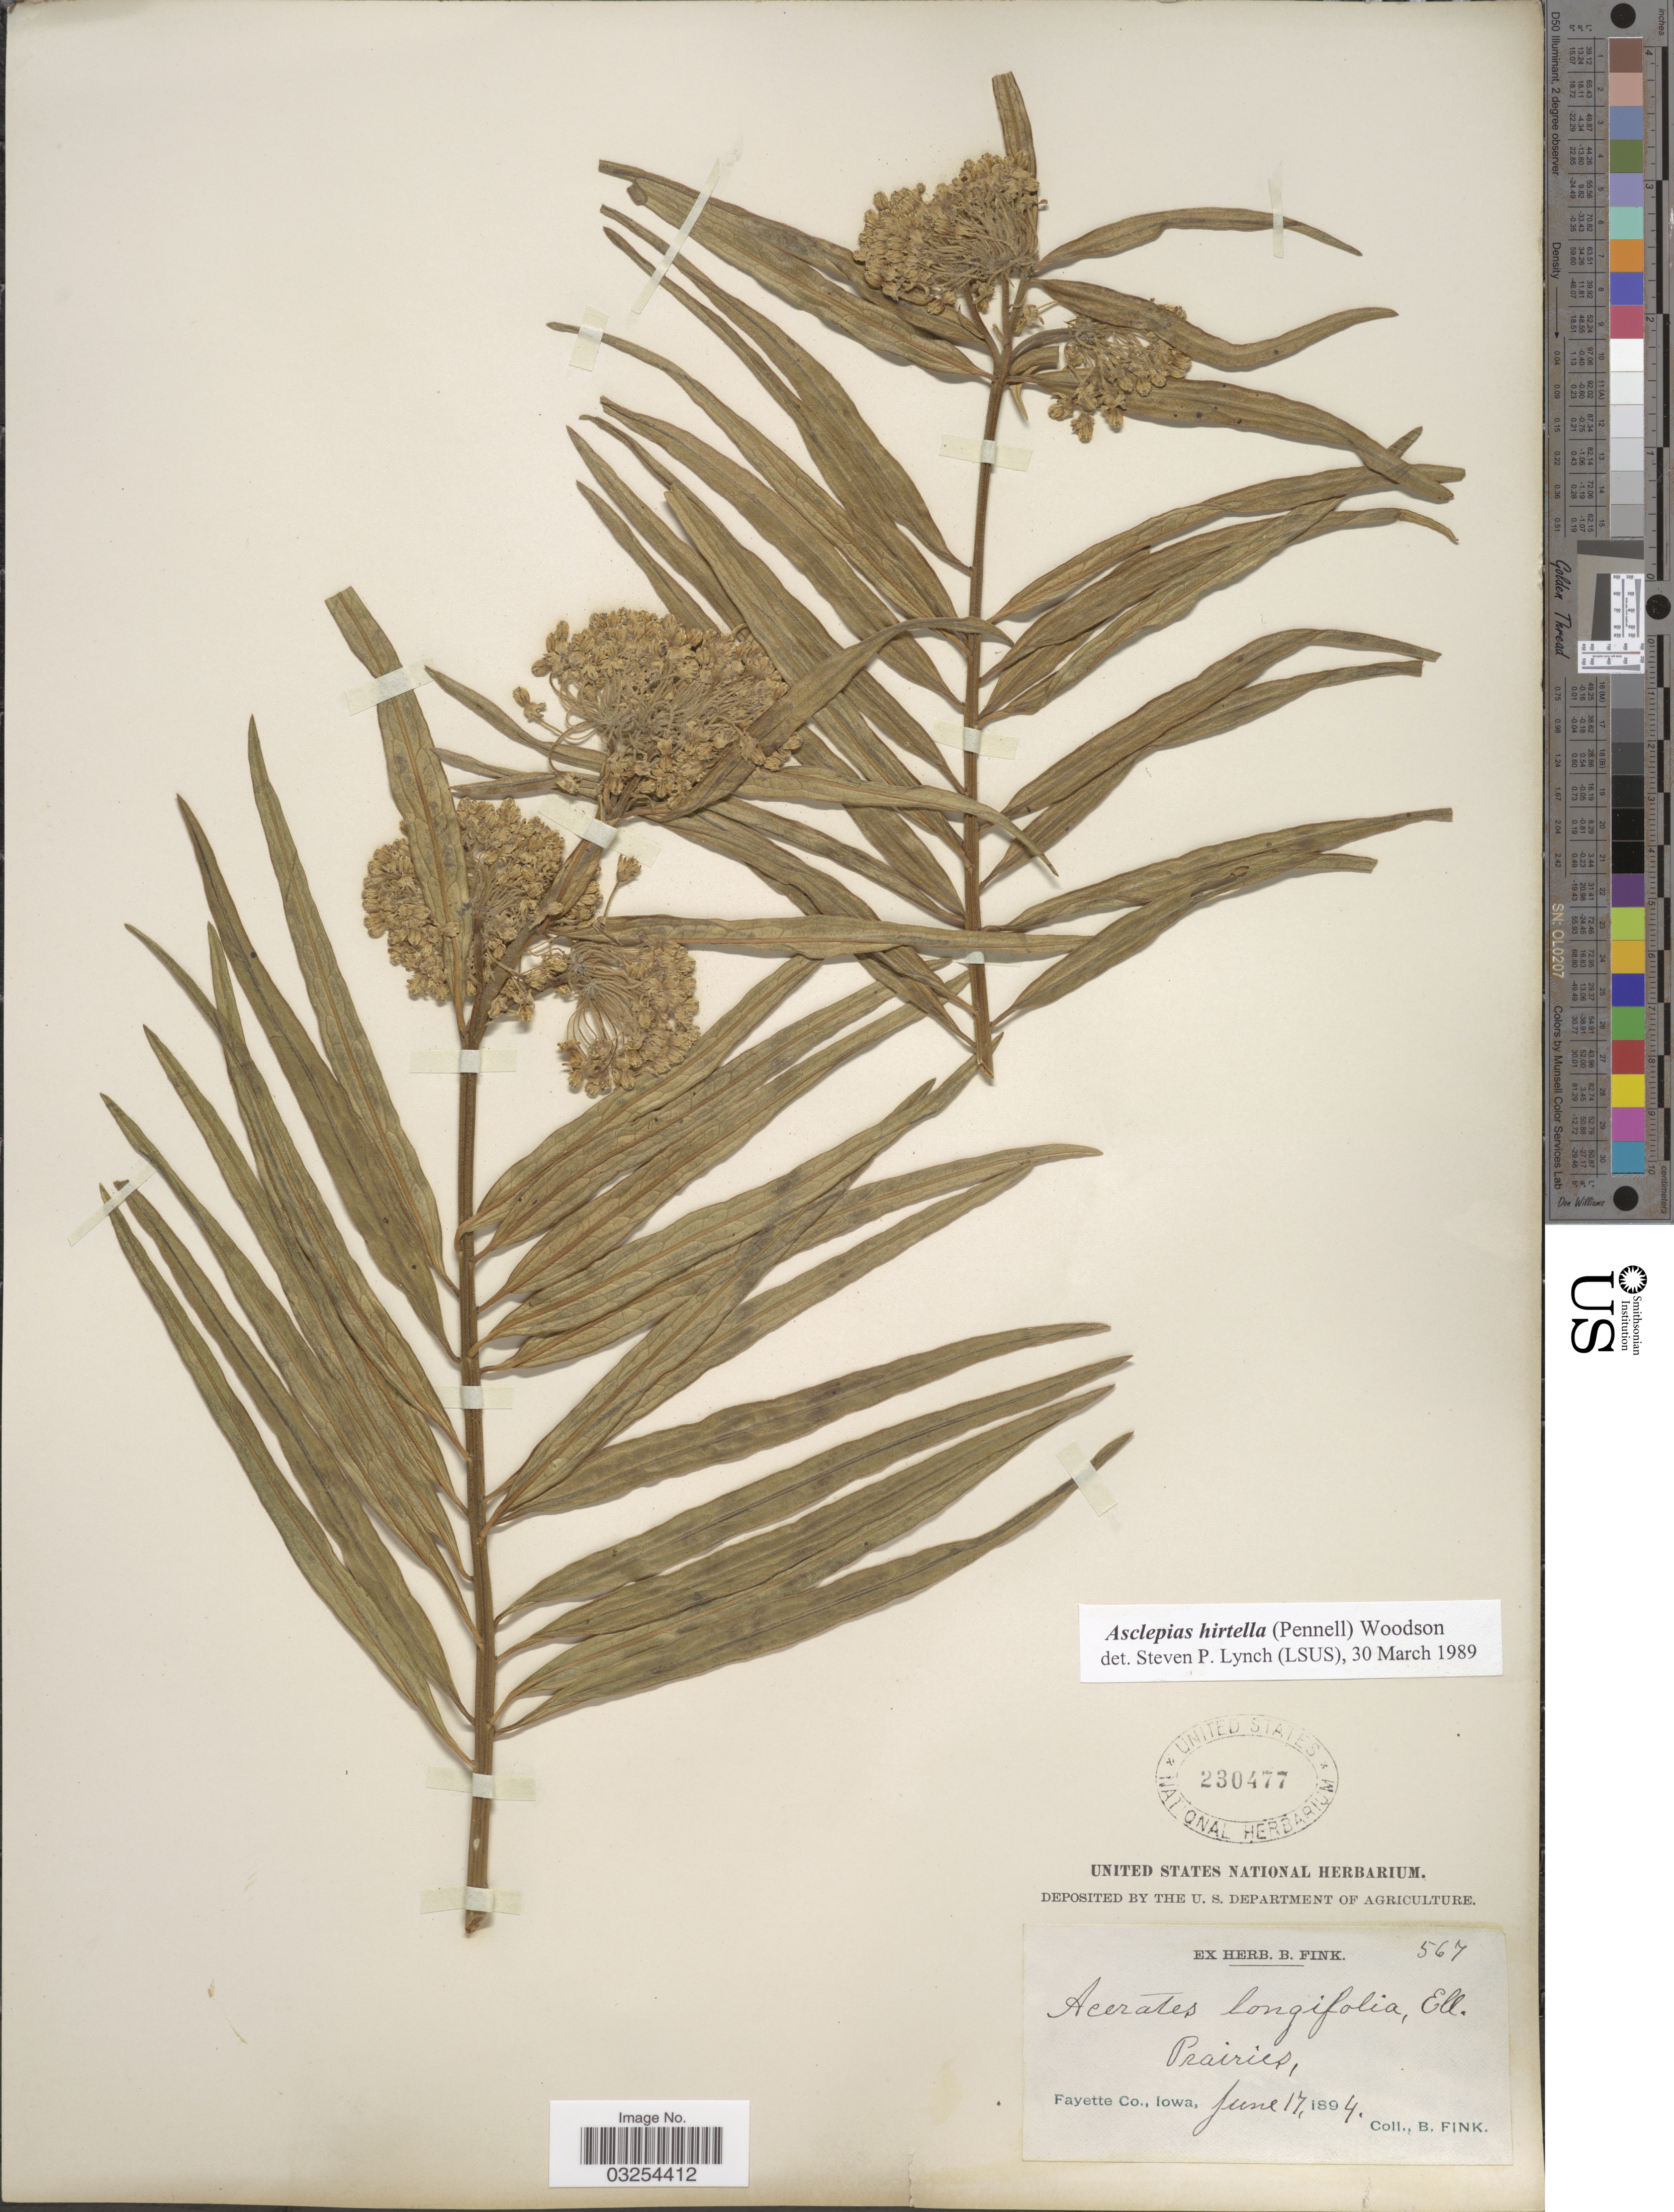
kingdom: Plantae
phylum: Tracheophyta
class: Magnoliopsida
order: Gentianales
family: Apocynaceae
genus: Asclepias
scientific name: Asclepias hirtella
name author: (Pennell) Woodson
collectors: B. Fink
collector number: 567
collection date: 1894-06-17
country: United States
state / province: Iowa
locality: Prairies, Fayette Co.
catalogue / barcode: US 230477